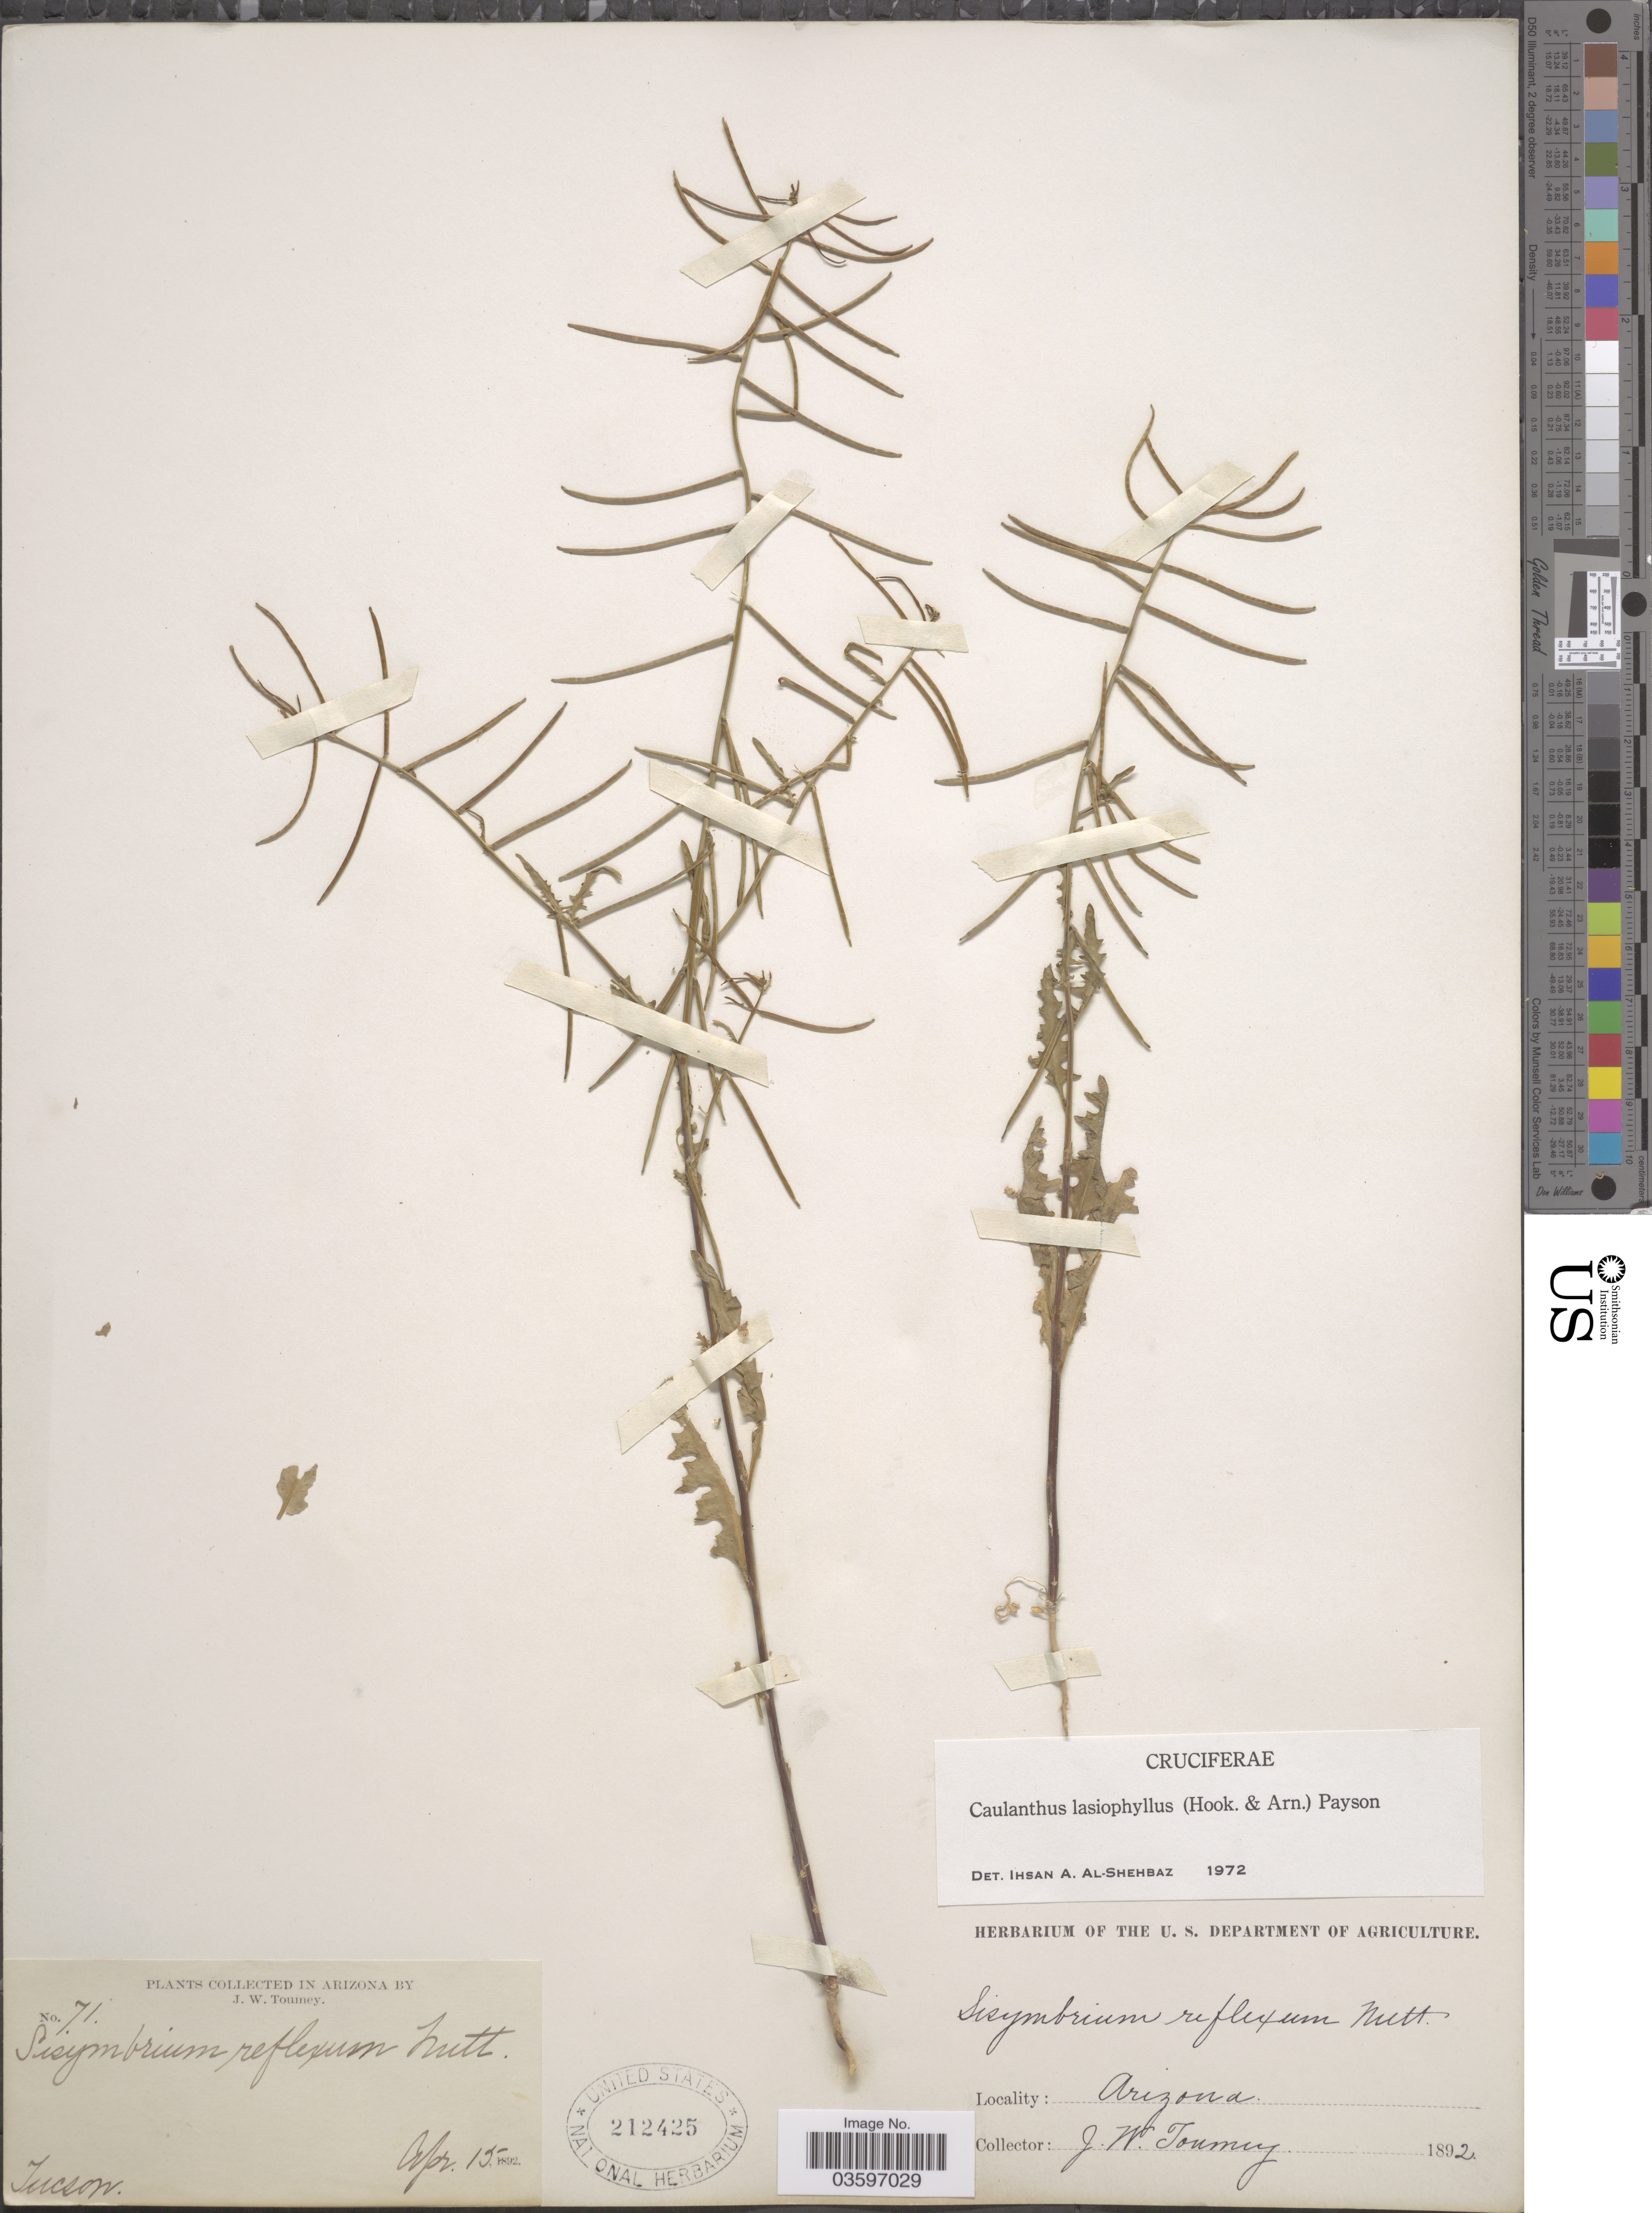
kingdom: Plantae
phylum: Tracheophyta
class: Magnoliopsida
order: Brassicales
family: Brassicaceae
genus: Caulanthus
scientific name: Caulanthus lasiophyllus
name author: (Hook. & Arn.) Payson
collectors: J. W. Toumey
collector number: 71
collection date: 1892-04-15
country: United States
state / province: Arizona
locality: Tucson.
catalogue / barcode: US 212425